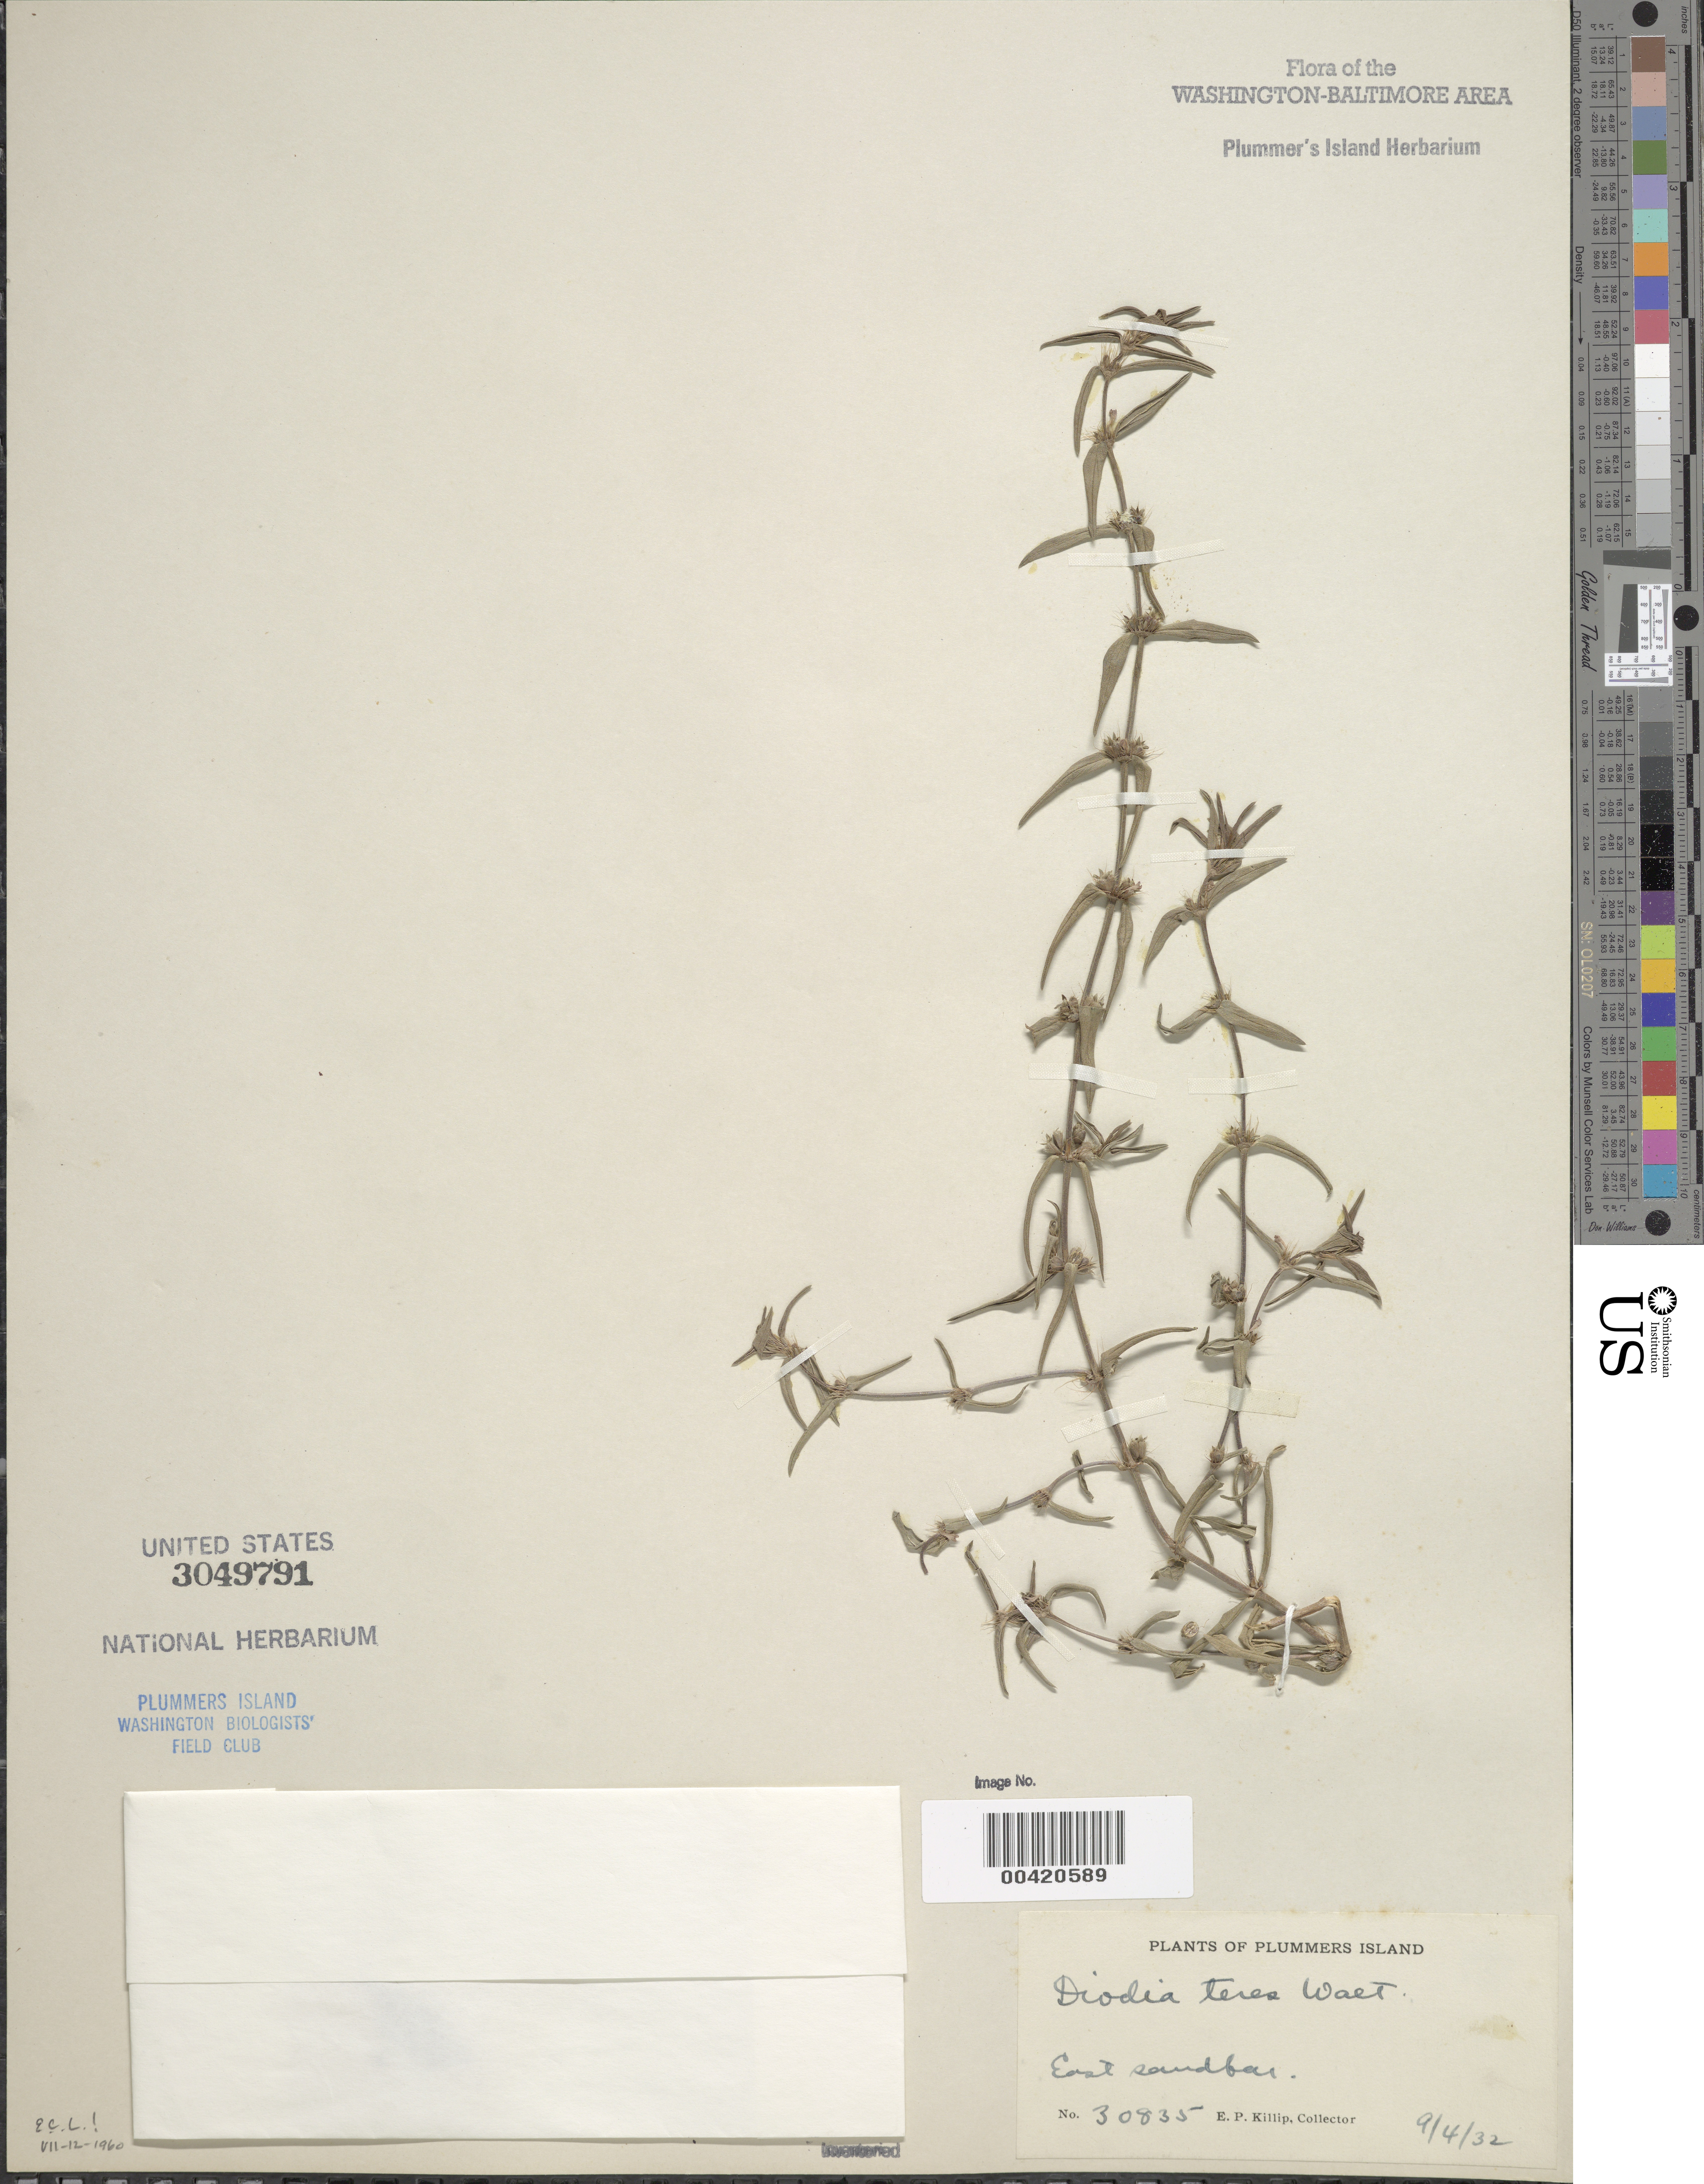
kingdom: Plantae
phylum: Tracheophyta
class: Magnoliopsida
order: Gentianales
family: Rubiaceae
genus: Diodia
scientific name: Diodia teres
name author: Walter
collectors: E. P. Killip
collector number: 30835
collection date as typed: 04 Sep 1932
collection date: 1932-09-04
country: United States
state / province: Maryland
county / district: Montgomery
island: Plummers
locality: Plummer's Island; east sandbar C. & O. Canal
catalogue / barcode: US 3049791